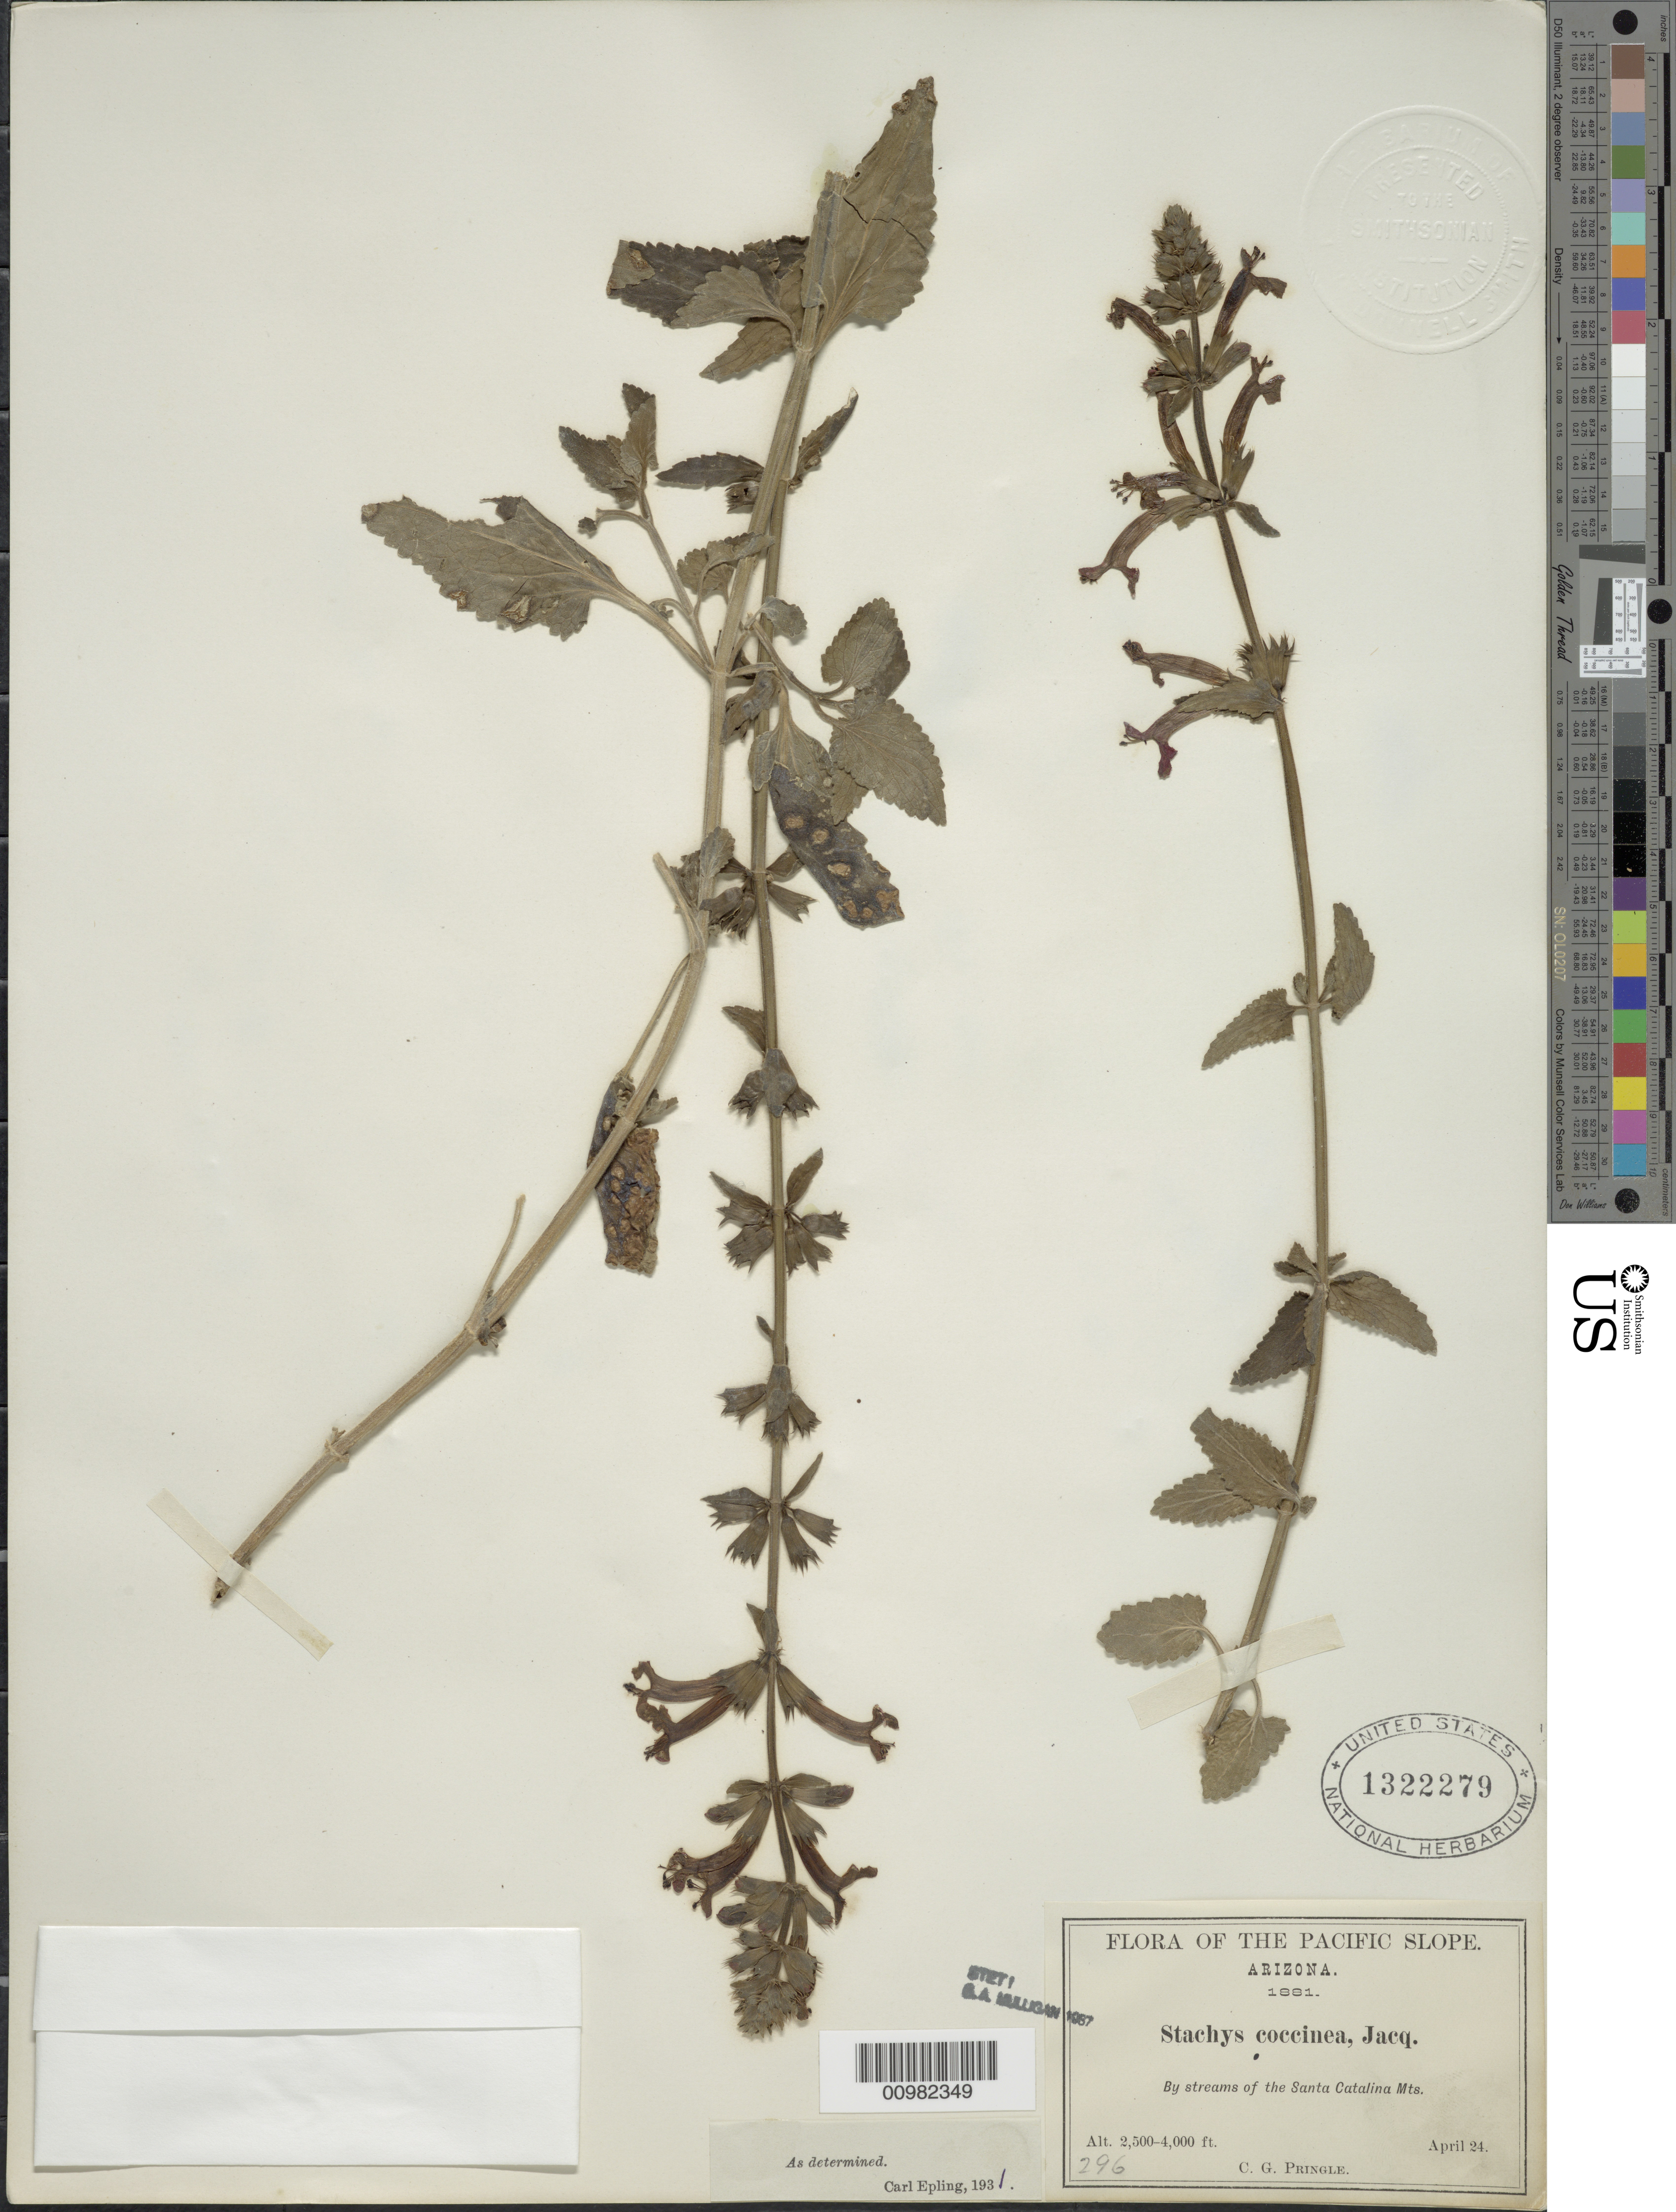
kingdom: Plantae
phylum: Tracheophyta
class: Magnoliopsida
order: Lamiales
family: Lamiaceae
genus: Stachys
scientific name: Stachys coccinea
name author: Ortega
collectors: C. G. Pringle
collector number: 296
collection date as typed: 24 Apr 1881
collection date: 1881-04-24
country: United States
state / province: Arizona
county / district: Pima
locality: Santa Catalina Mts.; streams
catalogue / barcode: US 1322279